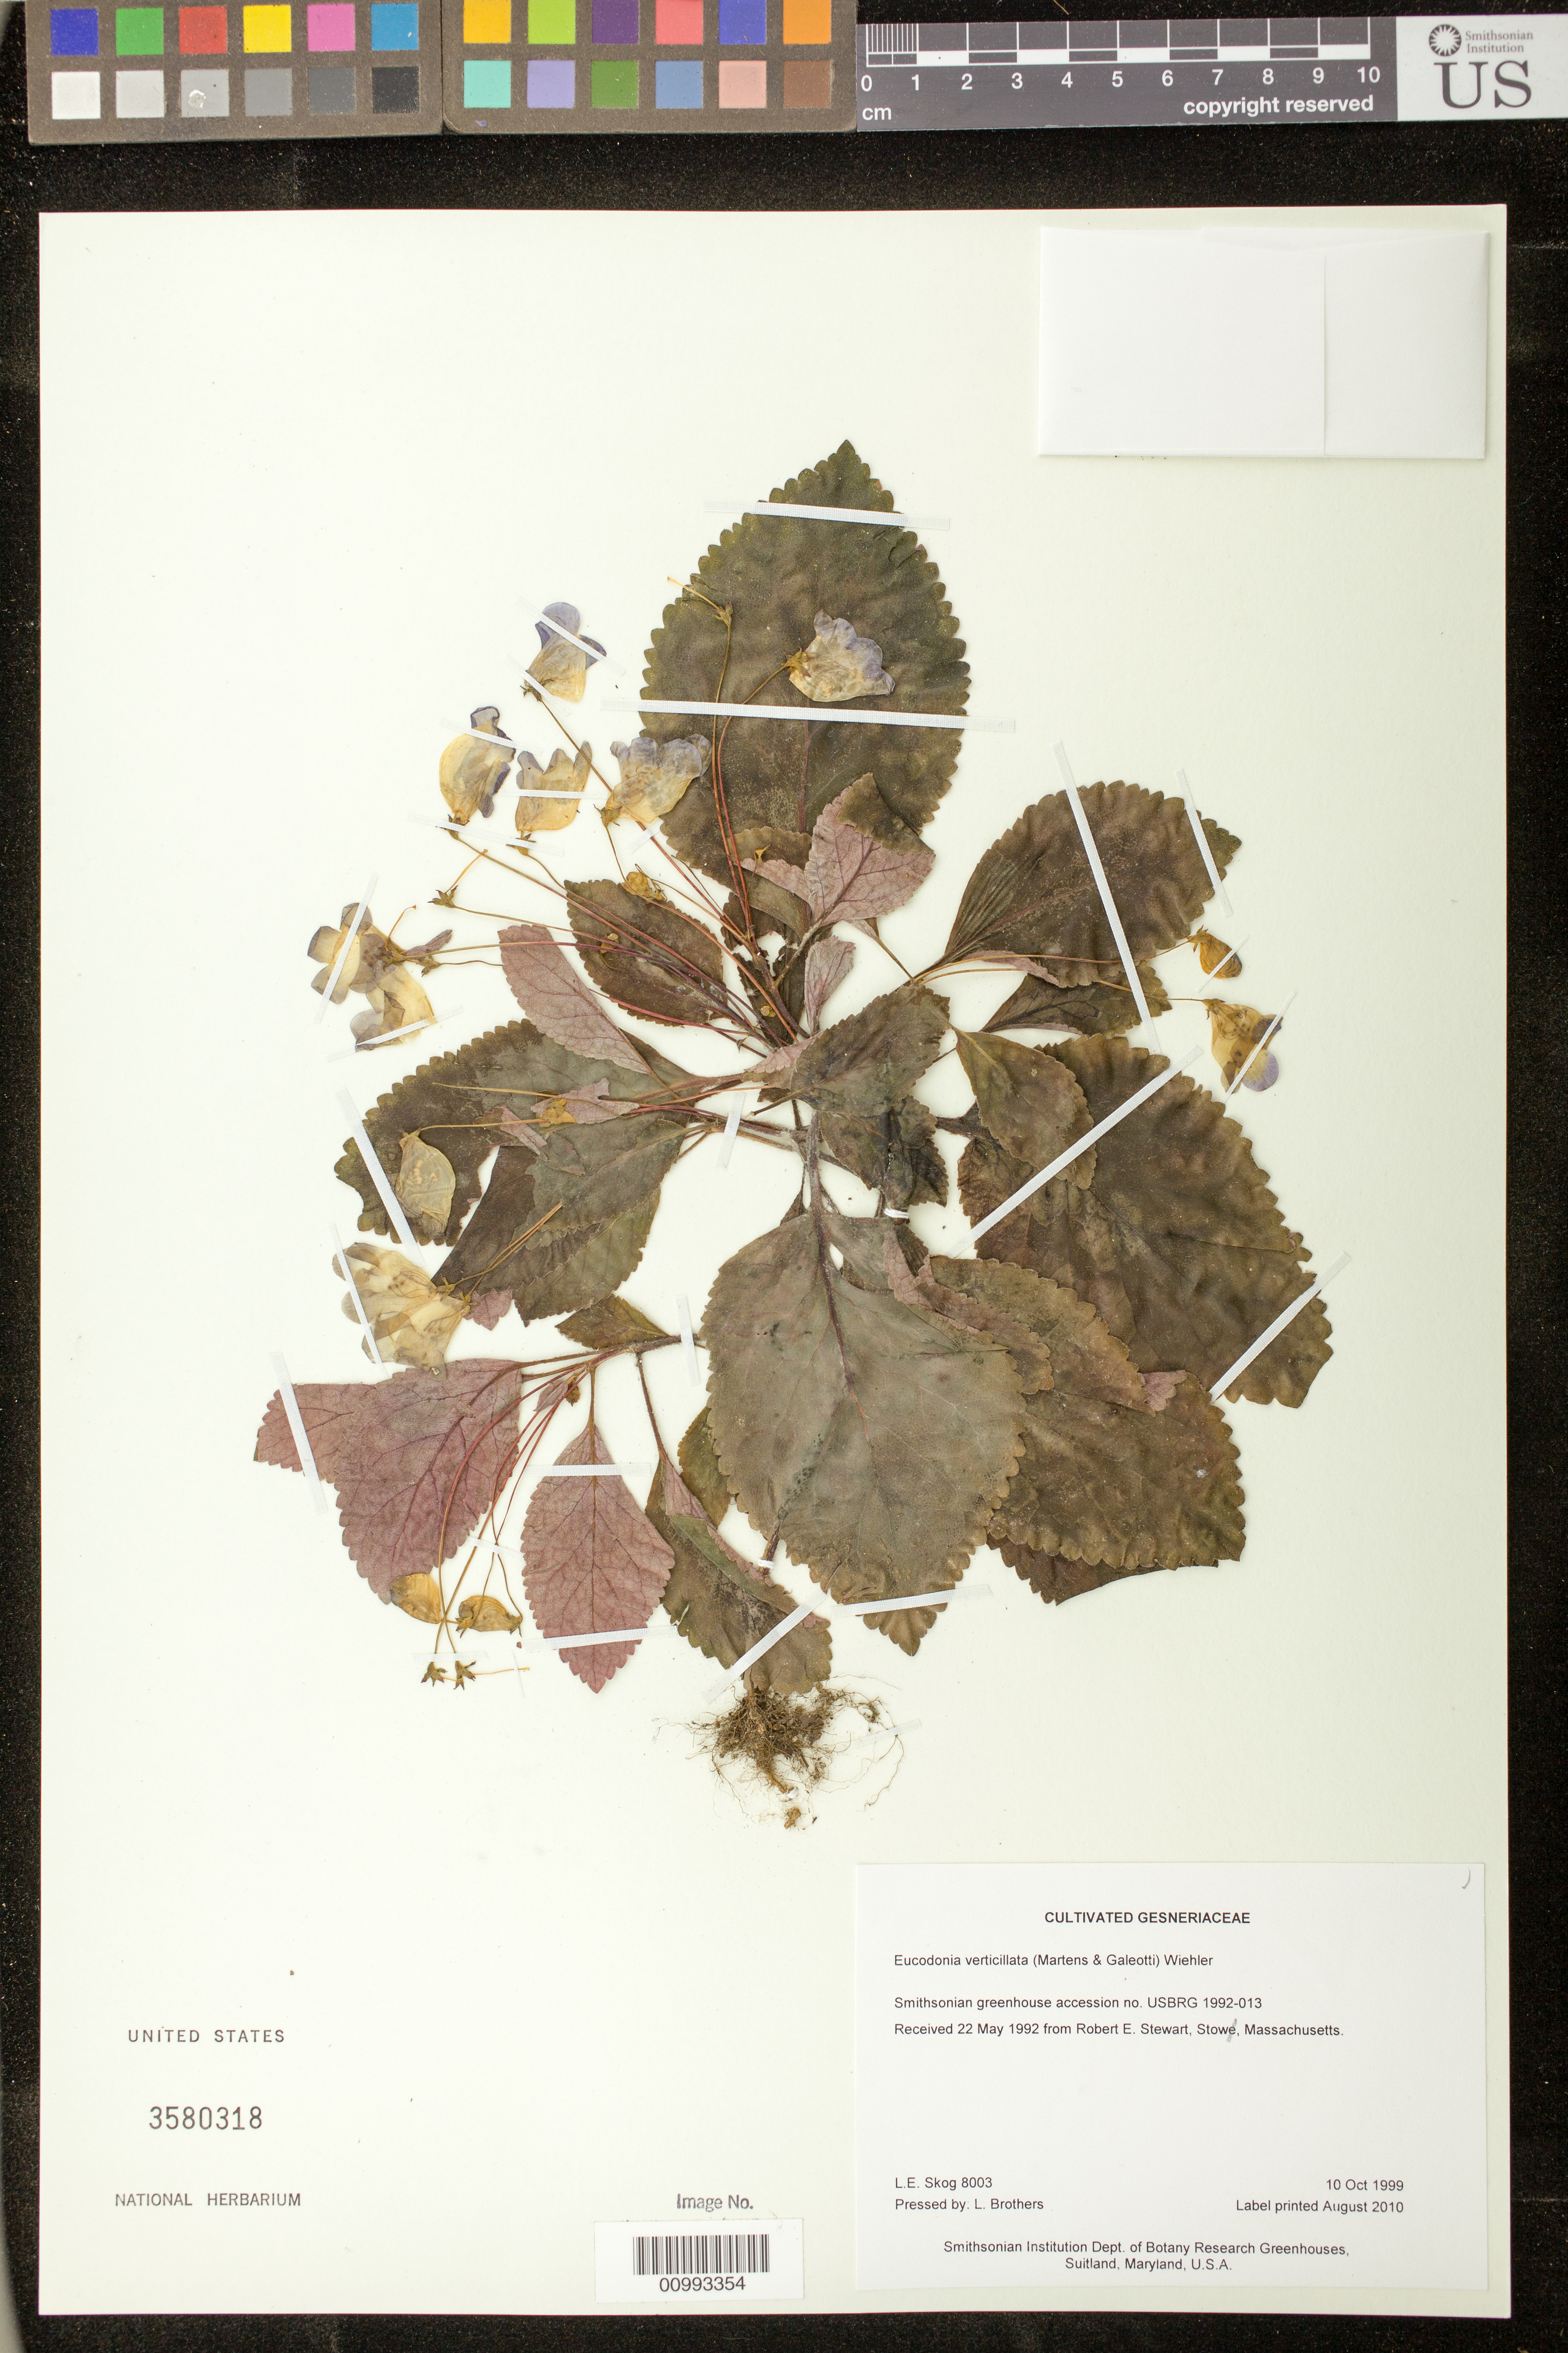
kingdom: Plantae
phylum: Tracheophyta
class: Magnoliopsida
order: Lamiales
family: Gesneriaceae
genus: Eucodonia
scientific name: Eucodonia verticillata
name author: (M. Martens & Galeotti) Wiehler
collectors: L. E. Skog & L. Brothers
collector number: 8003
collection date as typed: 10 Oct 1999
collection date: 1999-10-10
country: United States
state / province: Maryland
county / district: Prince George's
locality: Smithsonian Institution Dept. of Botany Research Greenhouses, Suitland, Maryland, U.S.A.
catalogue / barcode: US 3580318